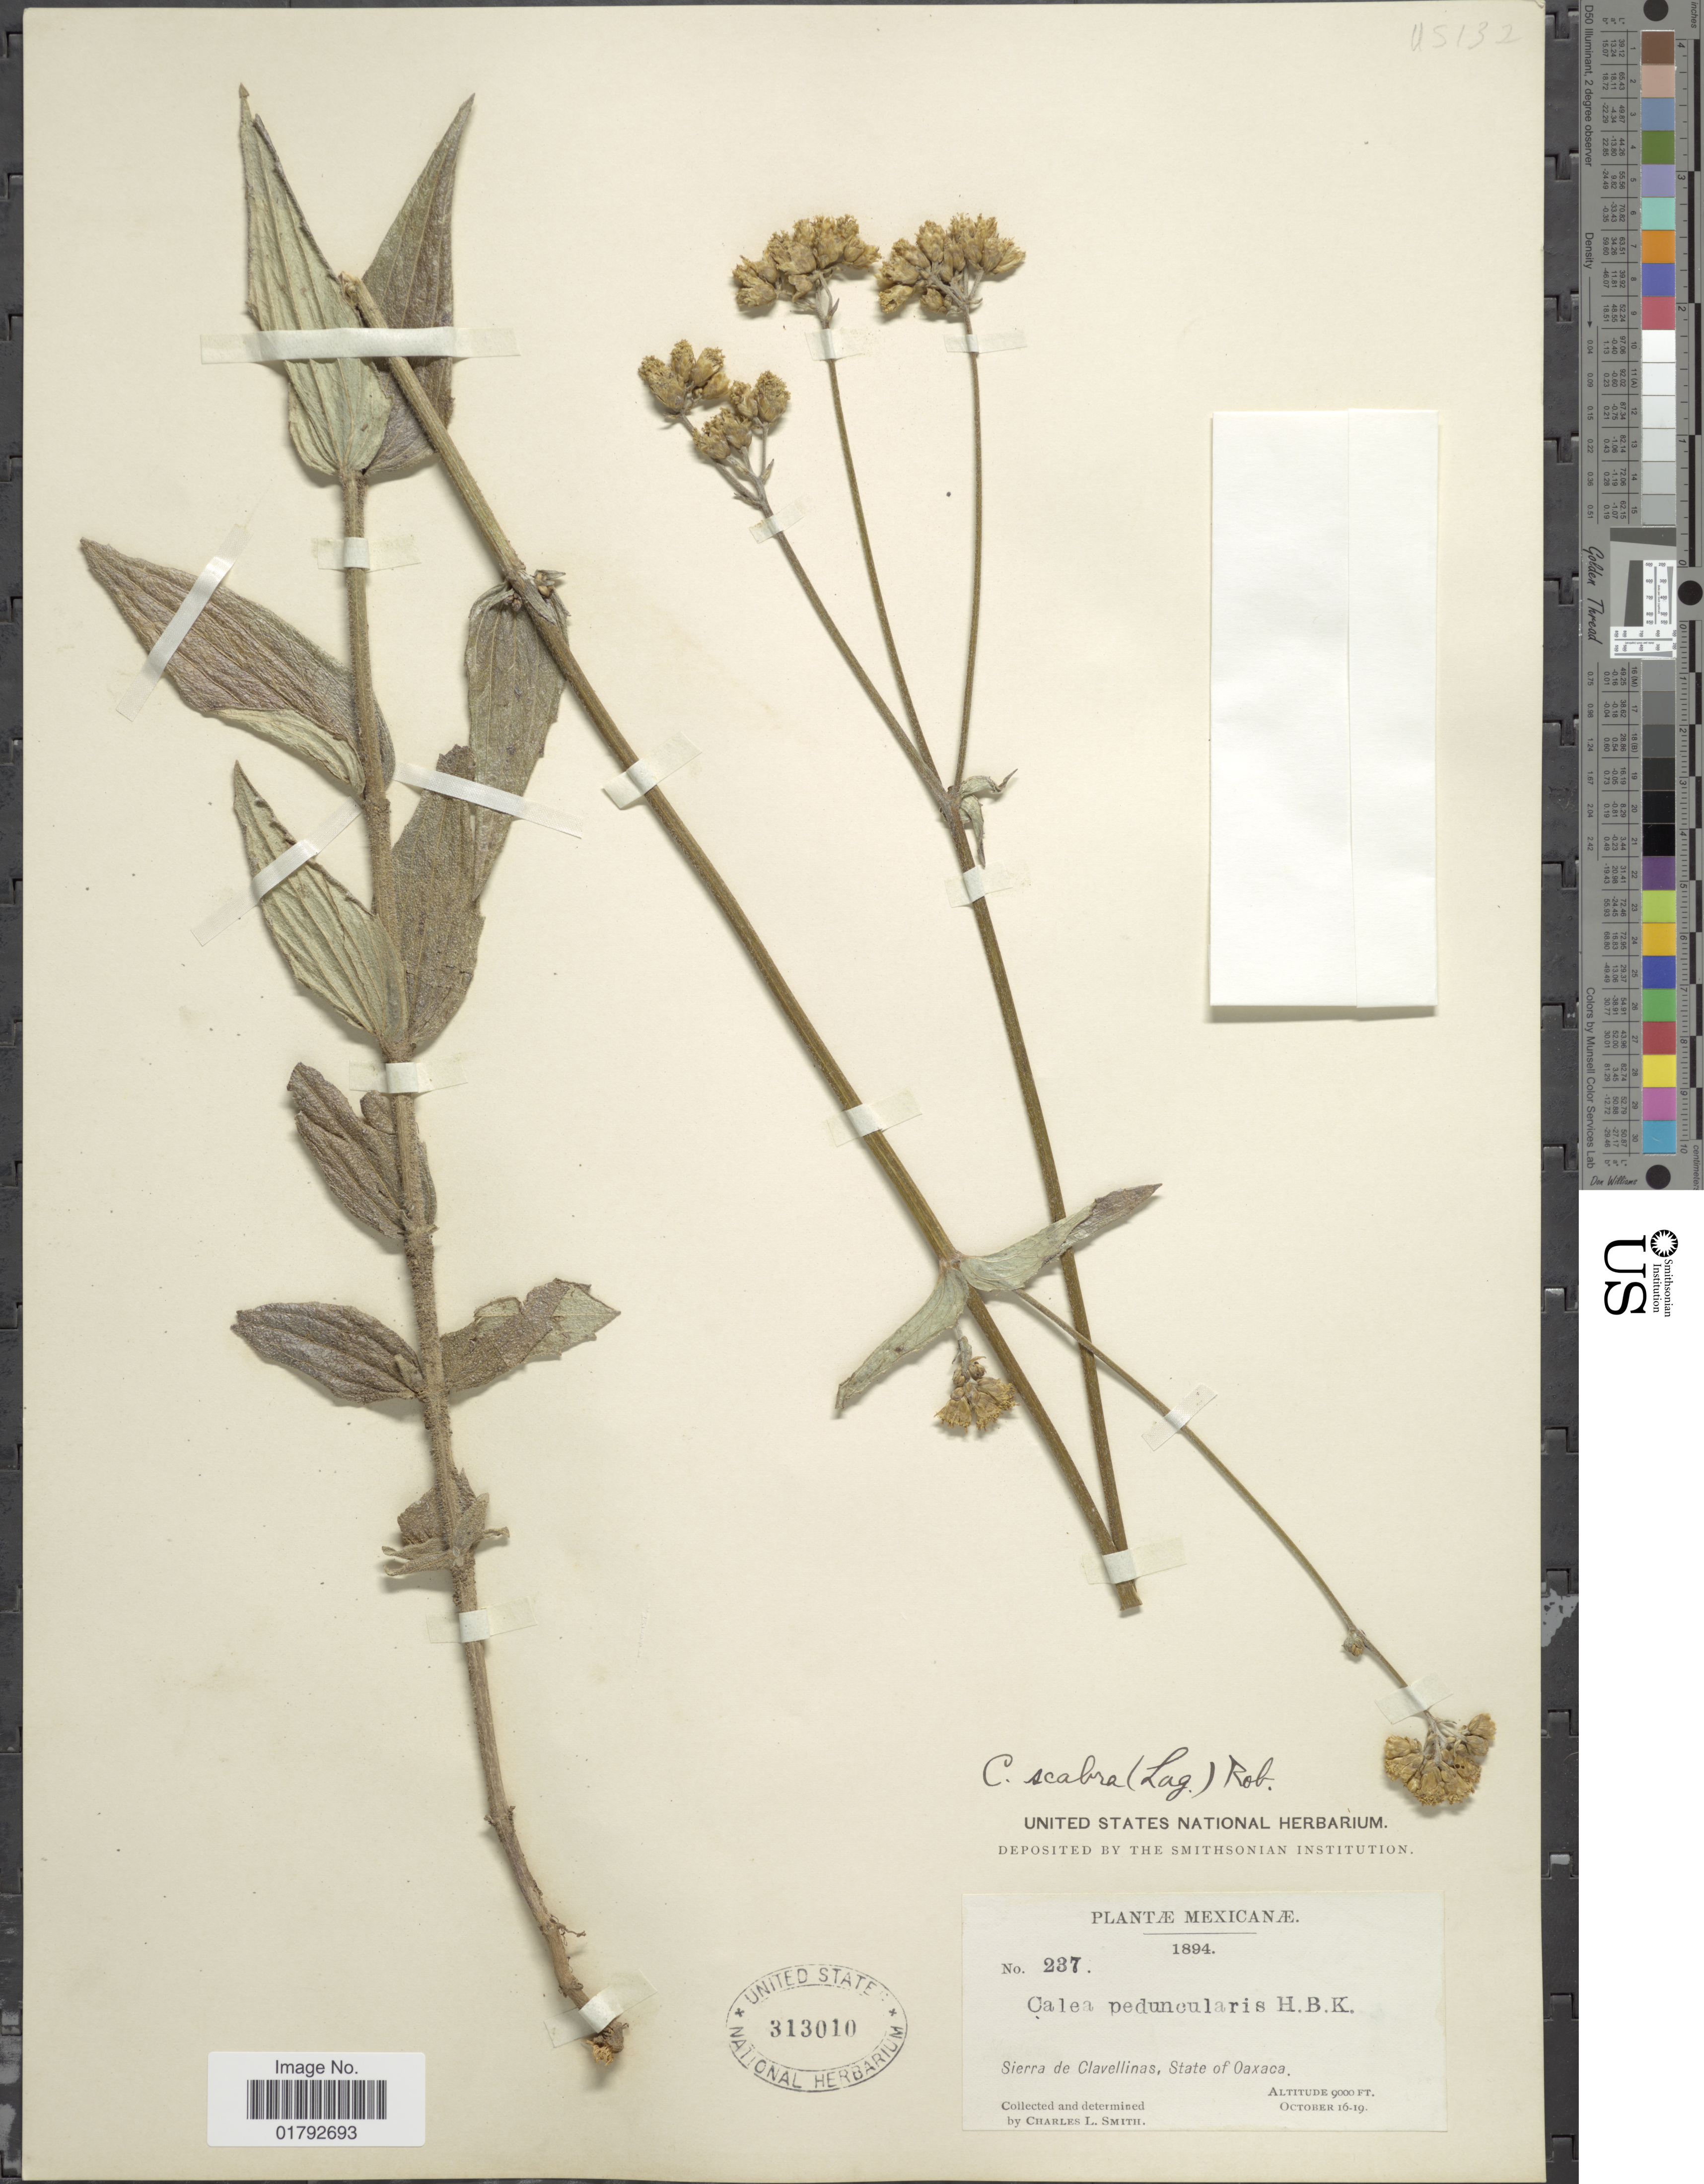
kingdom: Plantae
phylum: Tracheophyta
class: Magnoliopsida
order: Asterales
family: Asteraceae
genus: Alloispermum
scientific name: Alloispermum scabrum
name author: (Lag.) H. Rob.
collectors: C. L. Smith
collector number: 237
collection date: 1894-10-16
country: Mexico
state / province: Oaxaca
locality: Sierra de Clavellinas, State of Oaxaca.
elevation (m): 2743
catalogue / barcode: US 313010